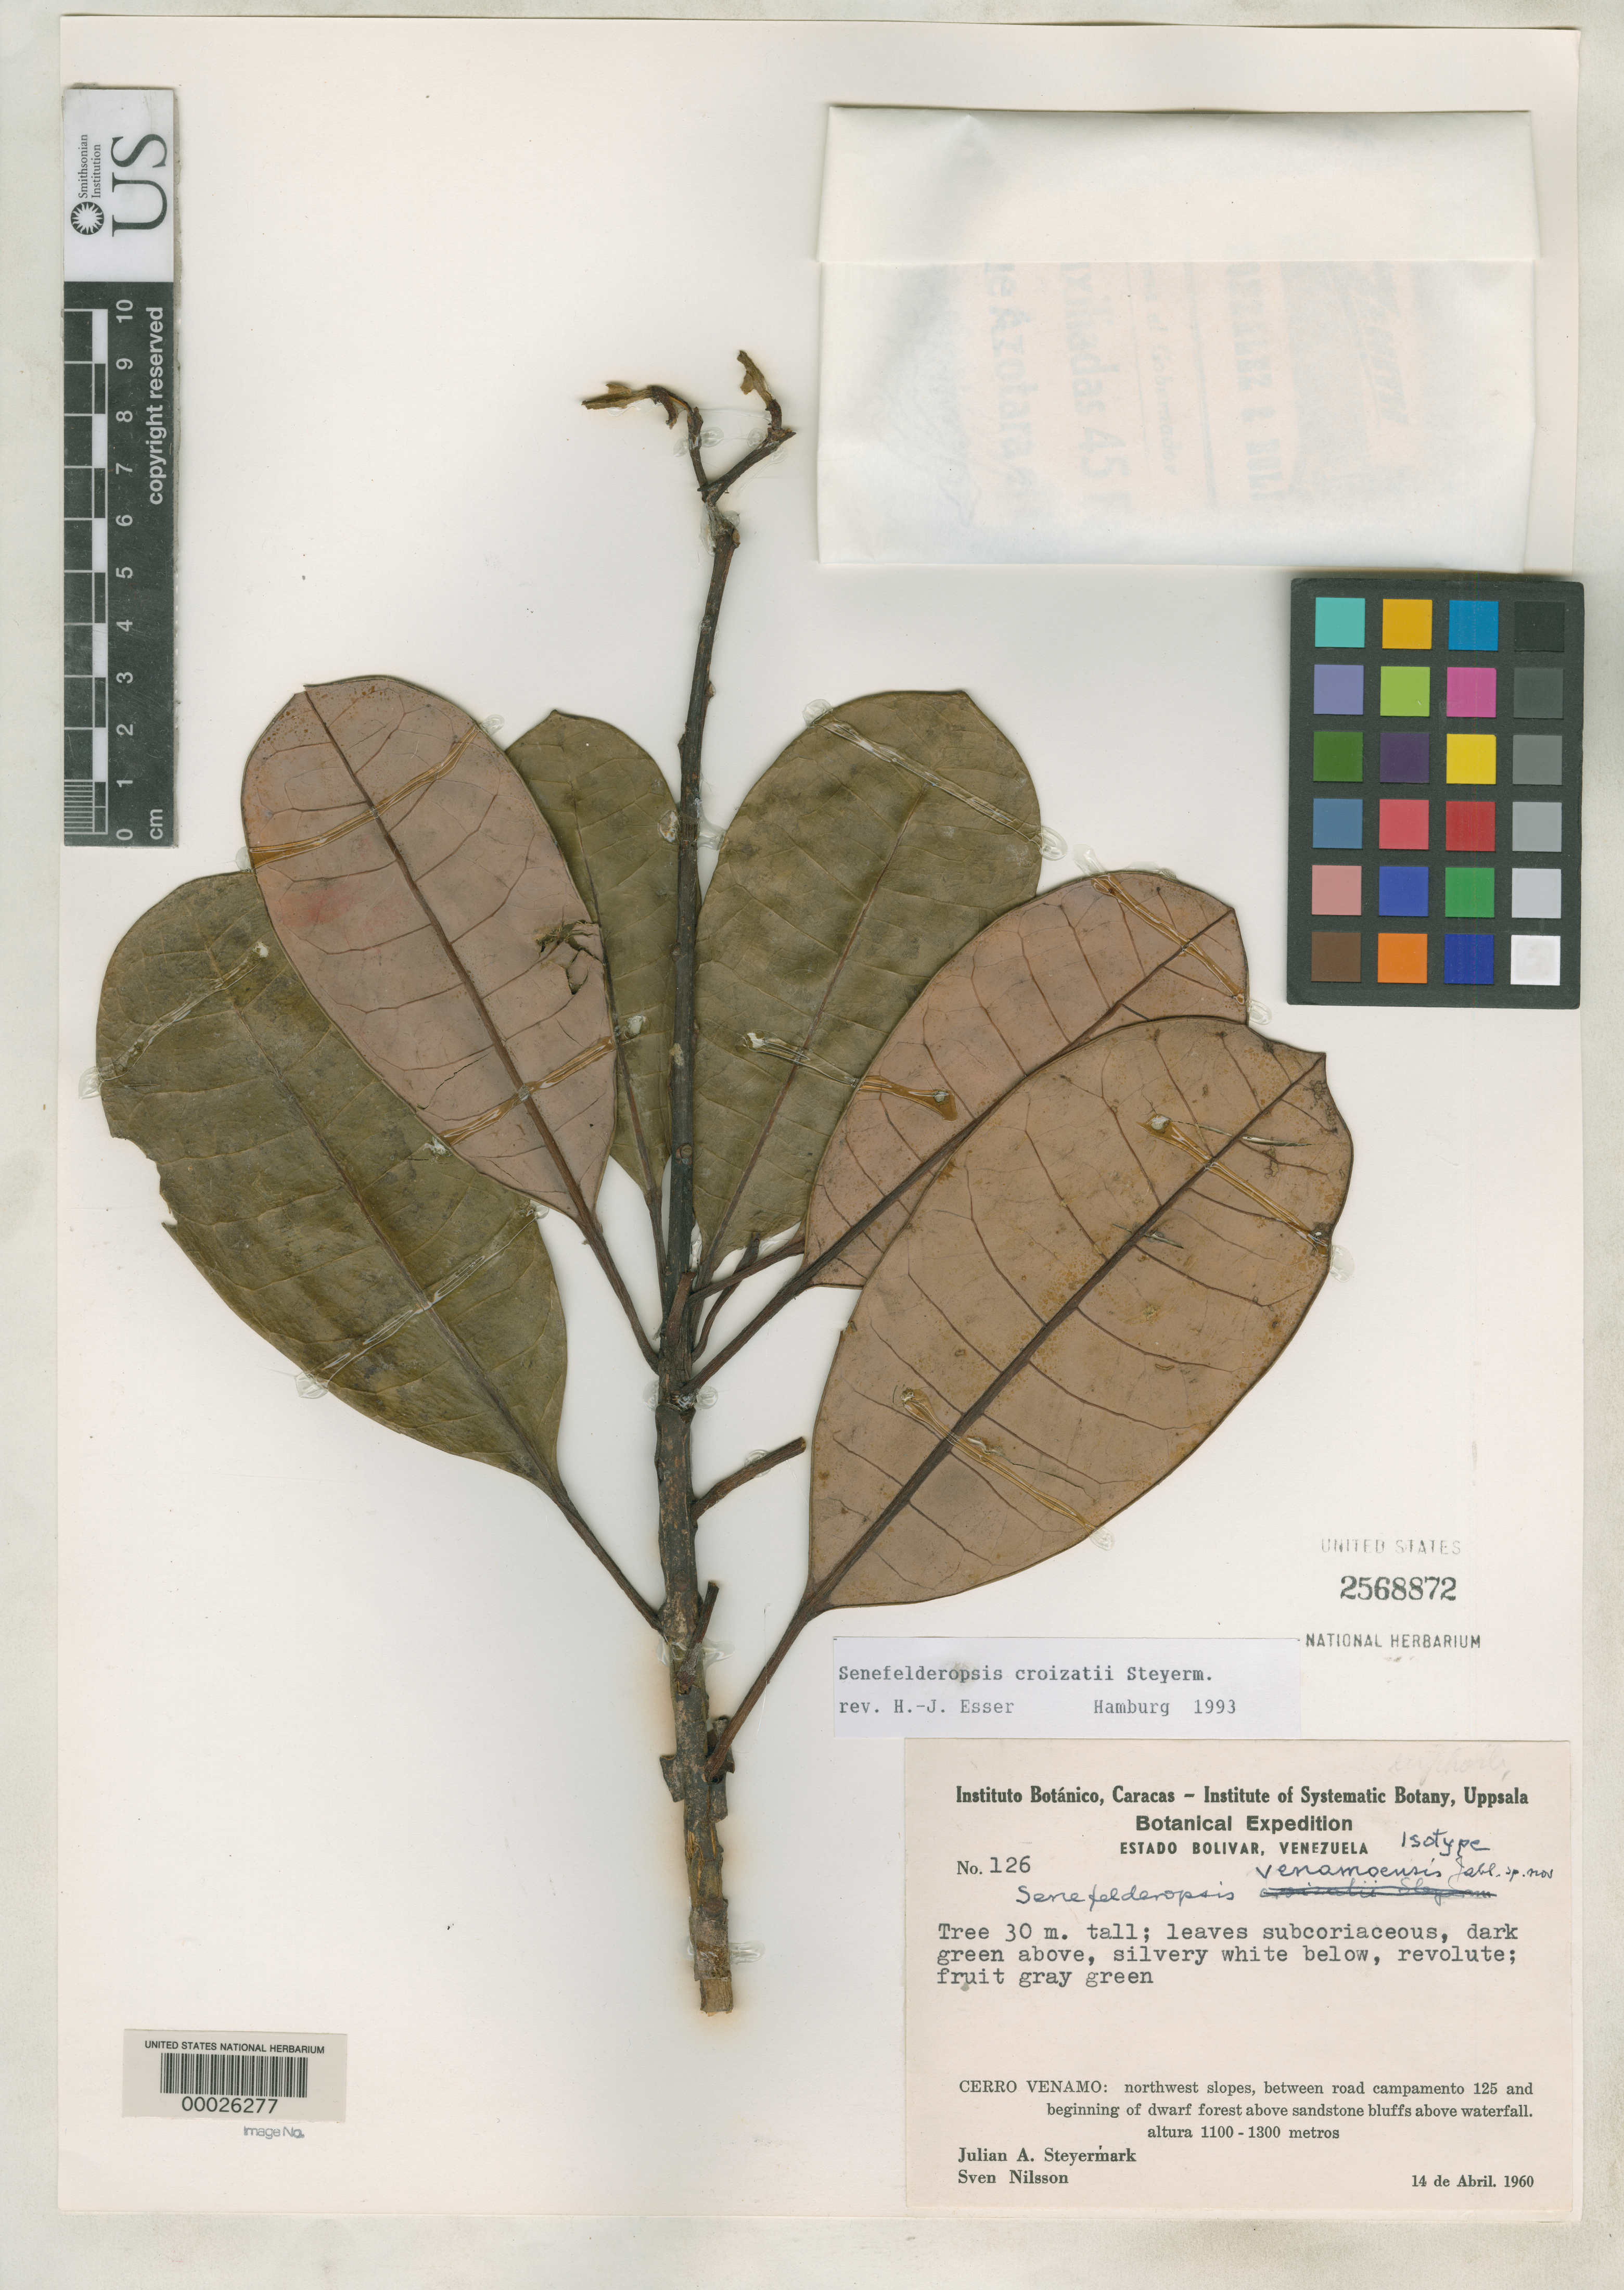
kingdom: Plantae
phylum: Tracheophyta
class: Magnoliopsida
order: Malpighiales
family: Euphorbiaceae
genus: Senefelderopsis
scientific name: Senefelderopsis venamoensis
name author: Jabl.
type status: Isotype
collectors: J. Steyermark & Sv. Nilsson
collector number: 126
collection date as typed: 14 Apr 1960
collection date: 1960-04-14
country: Venezuela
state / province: Bolivar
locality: Cerro Venamo, NW slopes, between road Campamento 125 & beginning of dwarf forest.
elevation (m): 1100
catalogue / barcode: US 2568872